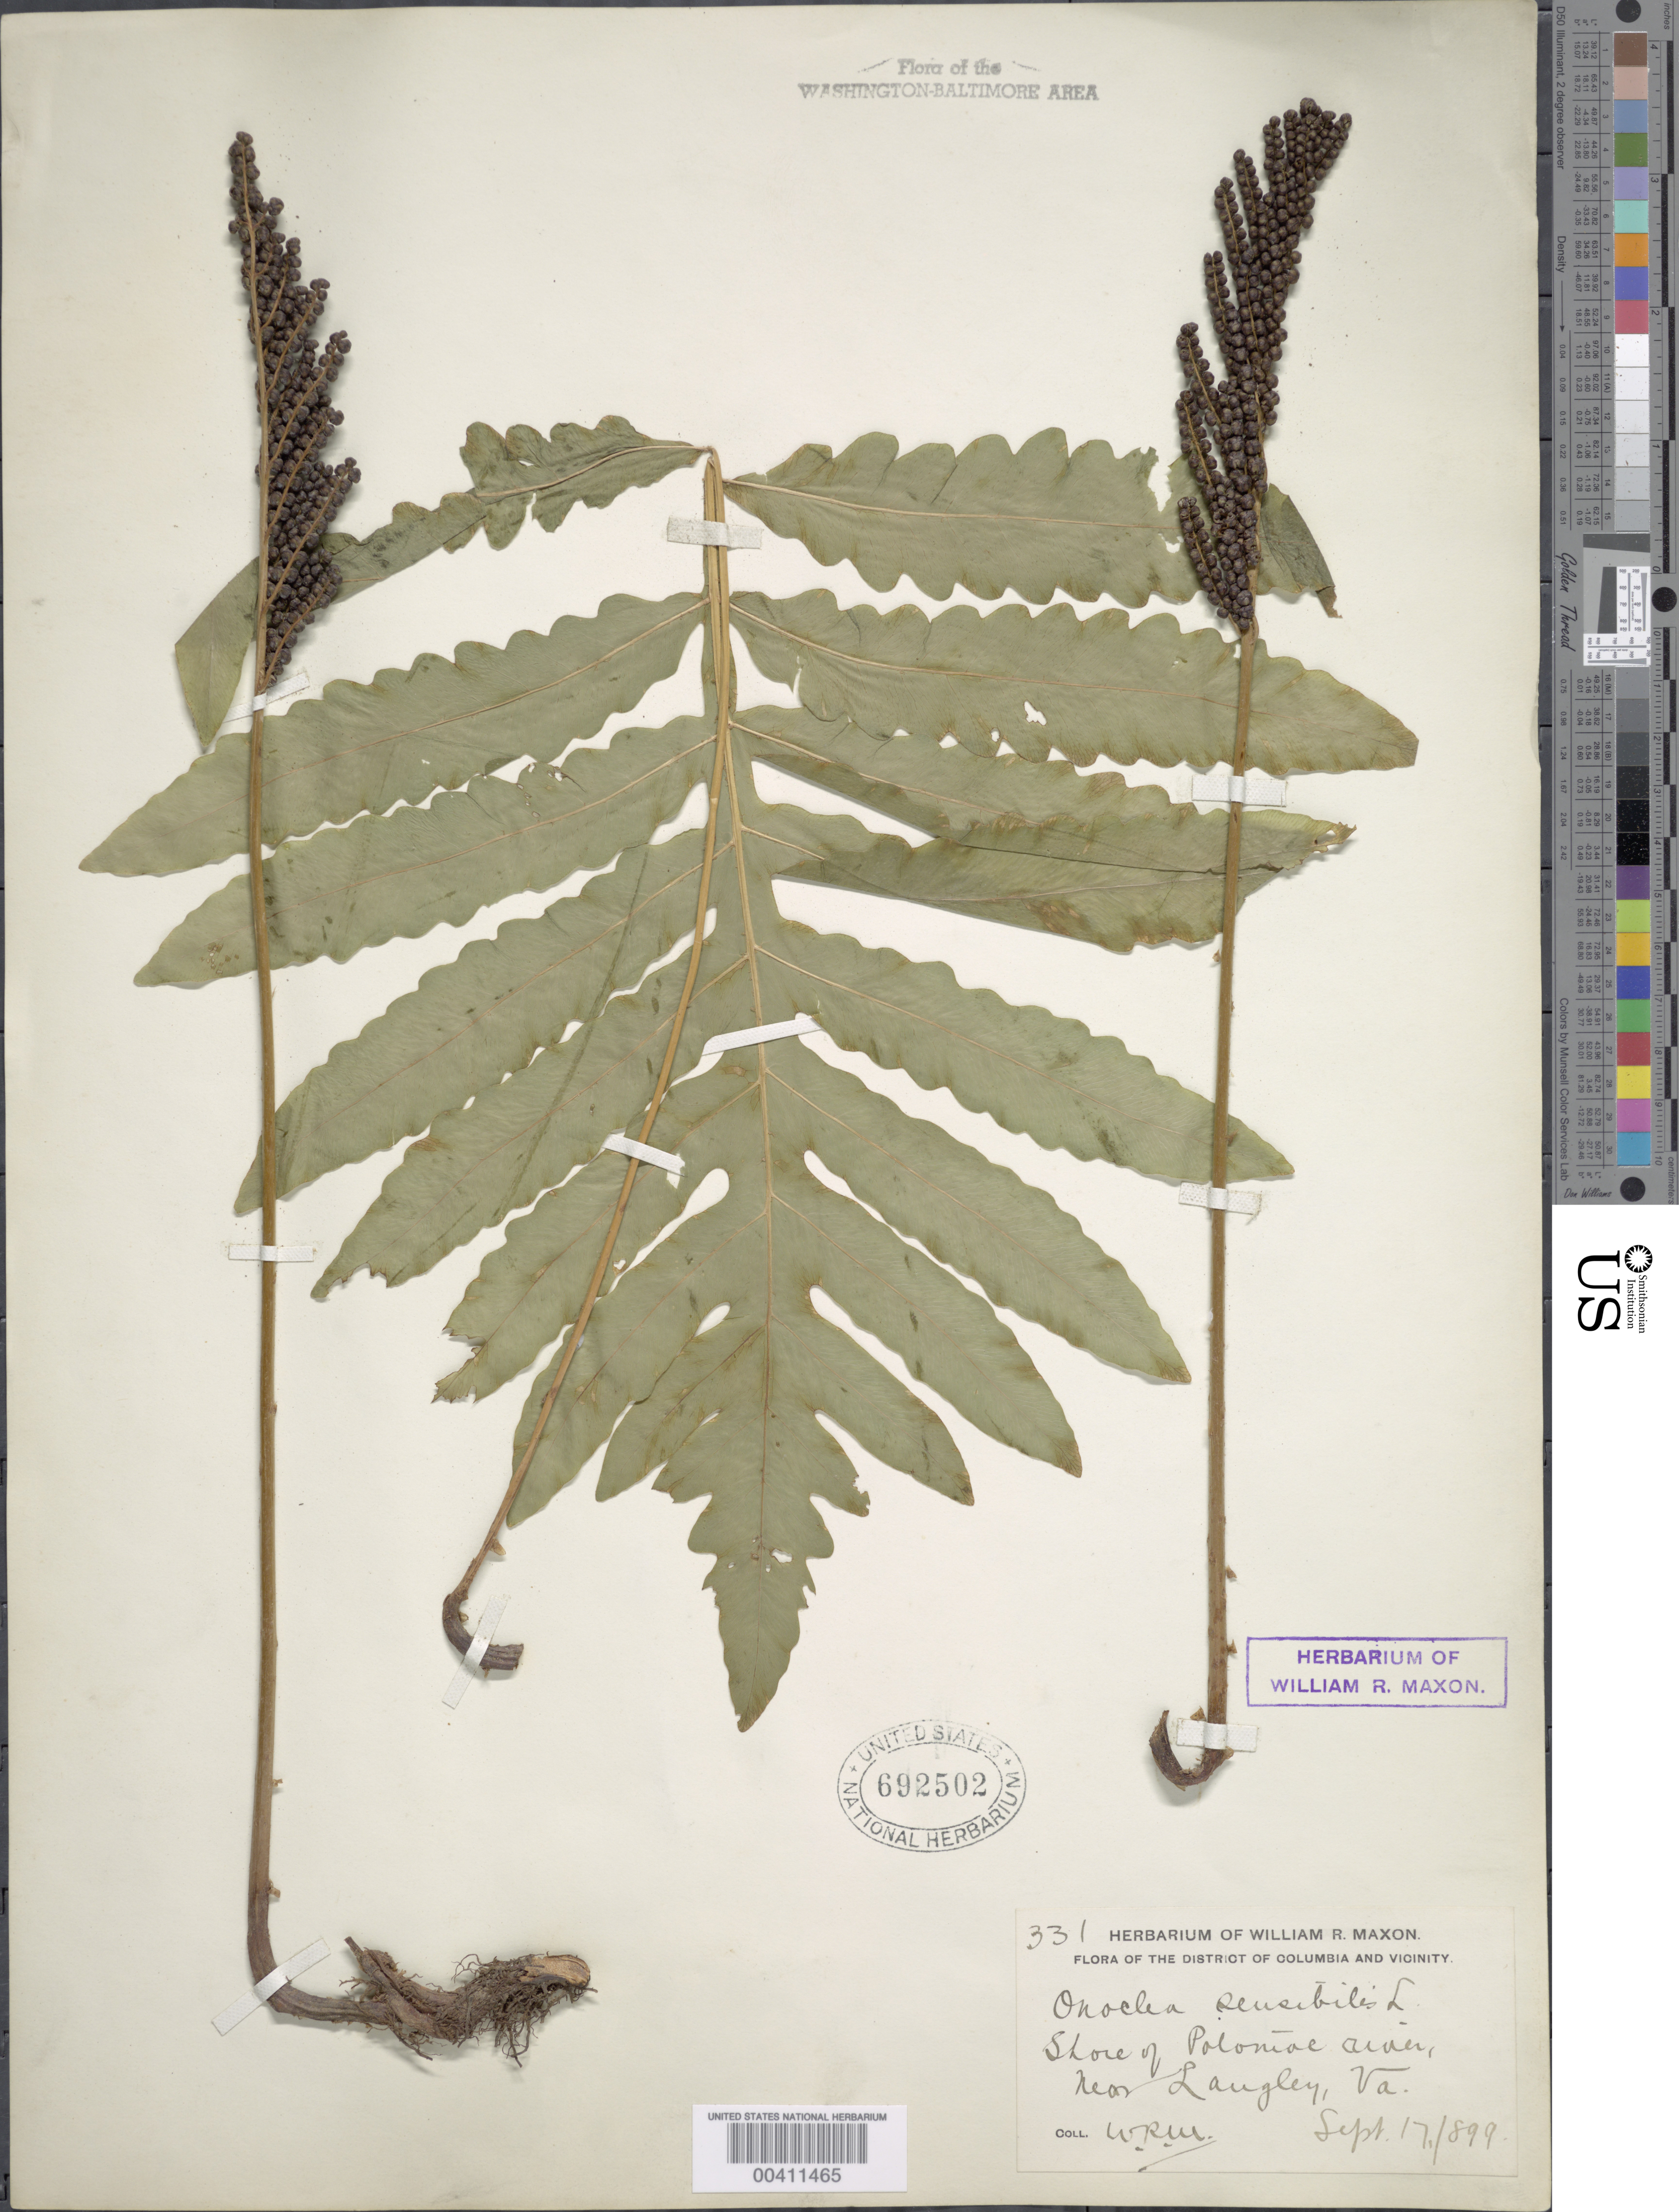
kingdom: Plantae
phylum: Tracheophyta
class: Polypodiopsida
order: Polypodiales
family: Onocleaceae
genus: Onoclea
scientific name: Onoclea sensibilis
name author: L.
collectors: W. R. Maxon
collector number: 331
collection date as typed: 17 Sep 1899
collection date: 1899-09-17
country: United States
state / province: Virginia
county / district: Fairfax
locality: Potomac banks, Langley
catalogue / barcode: US 692502